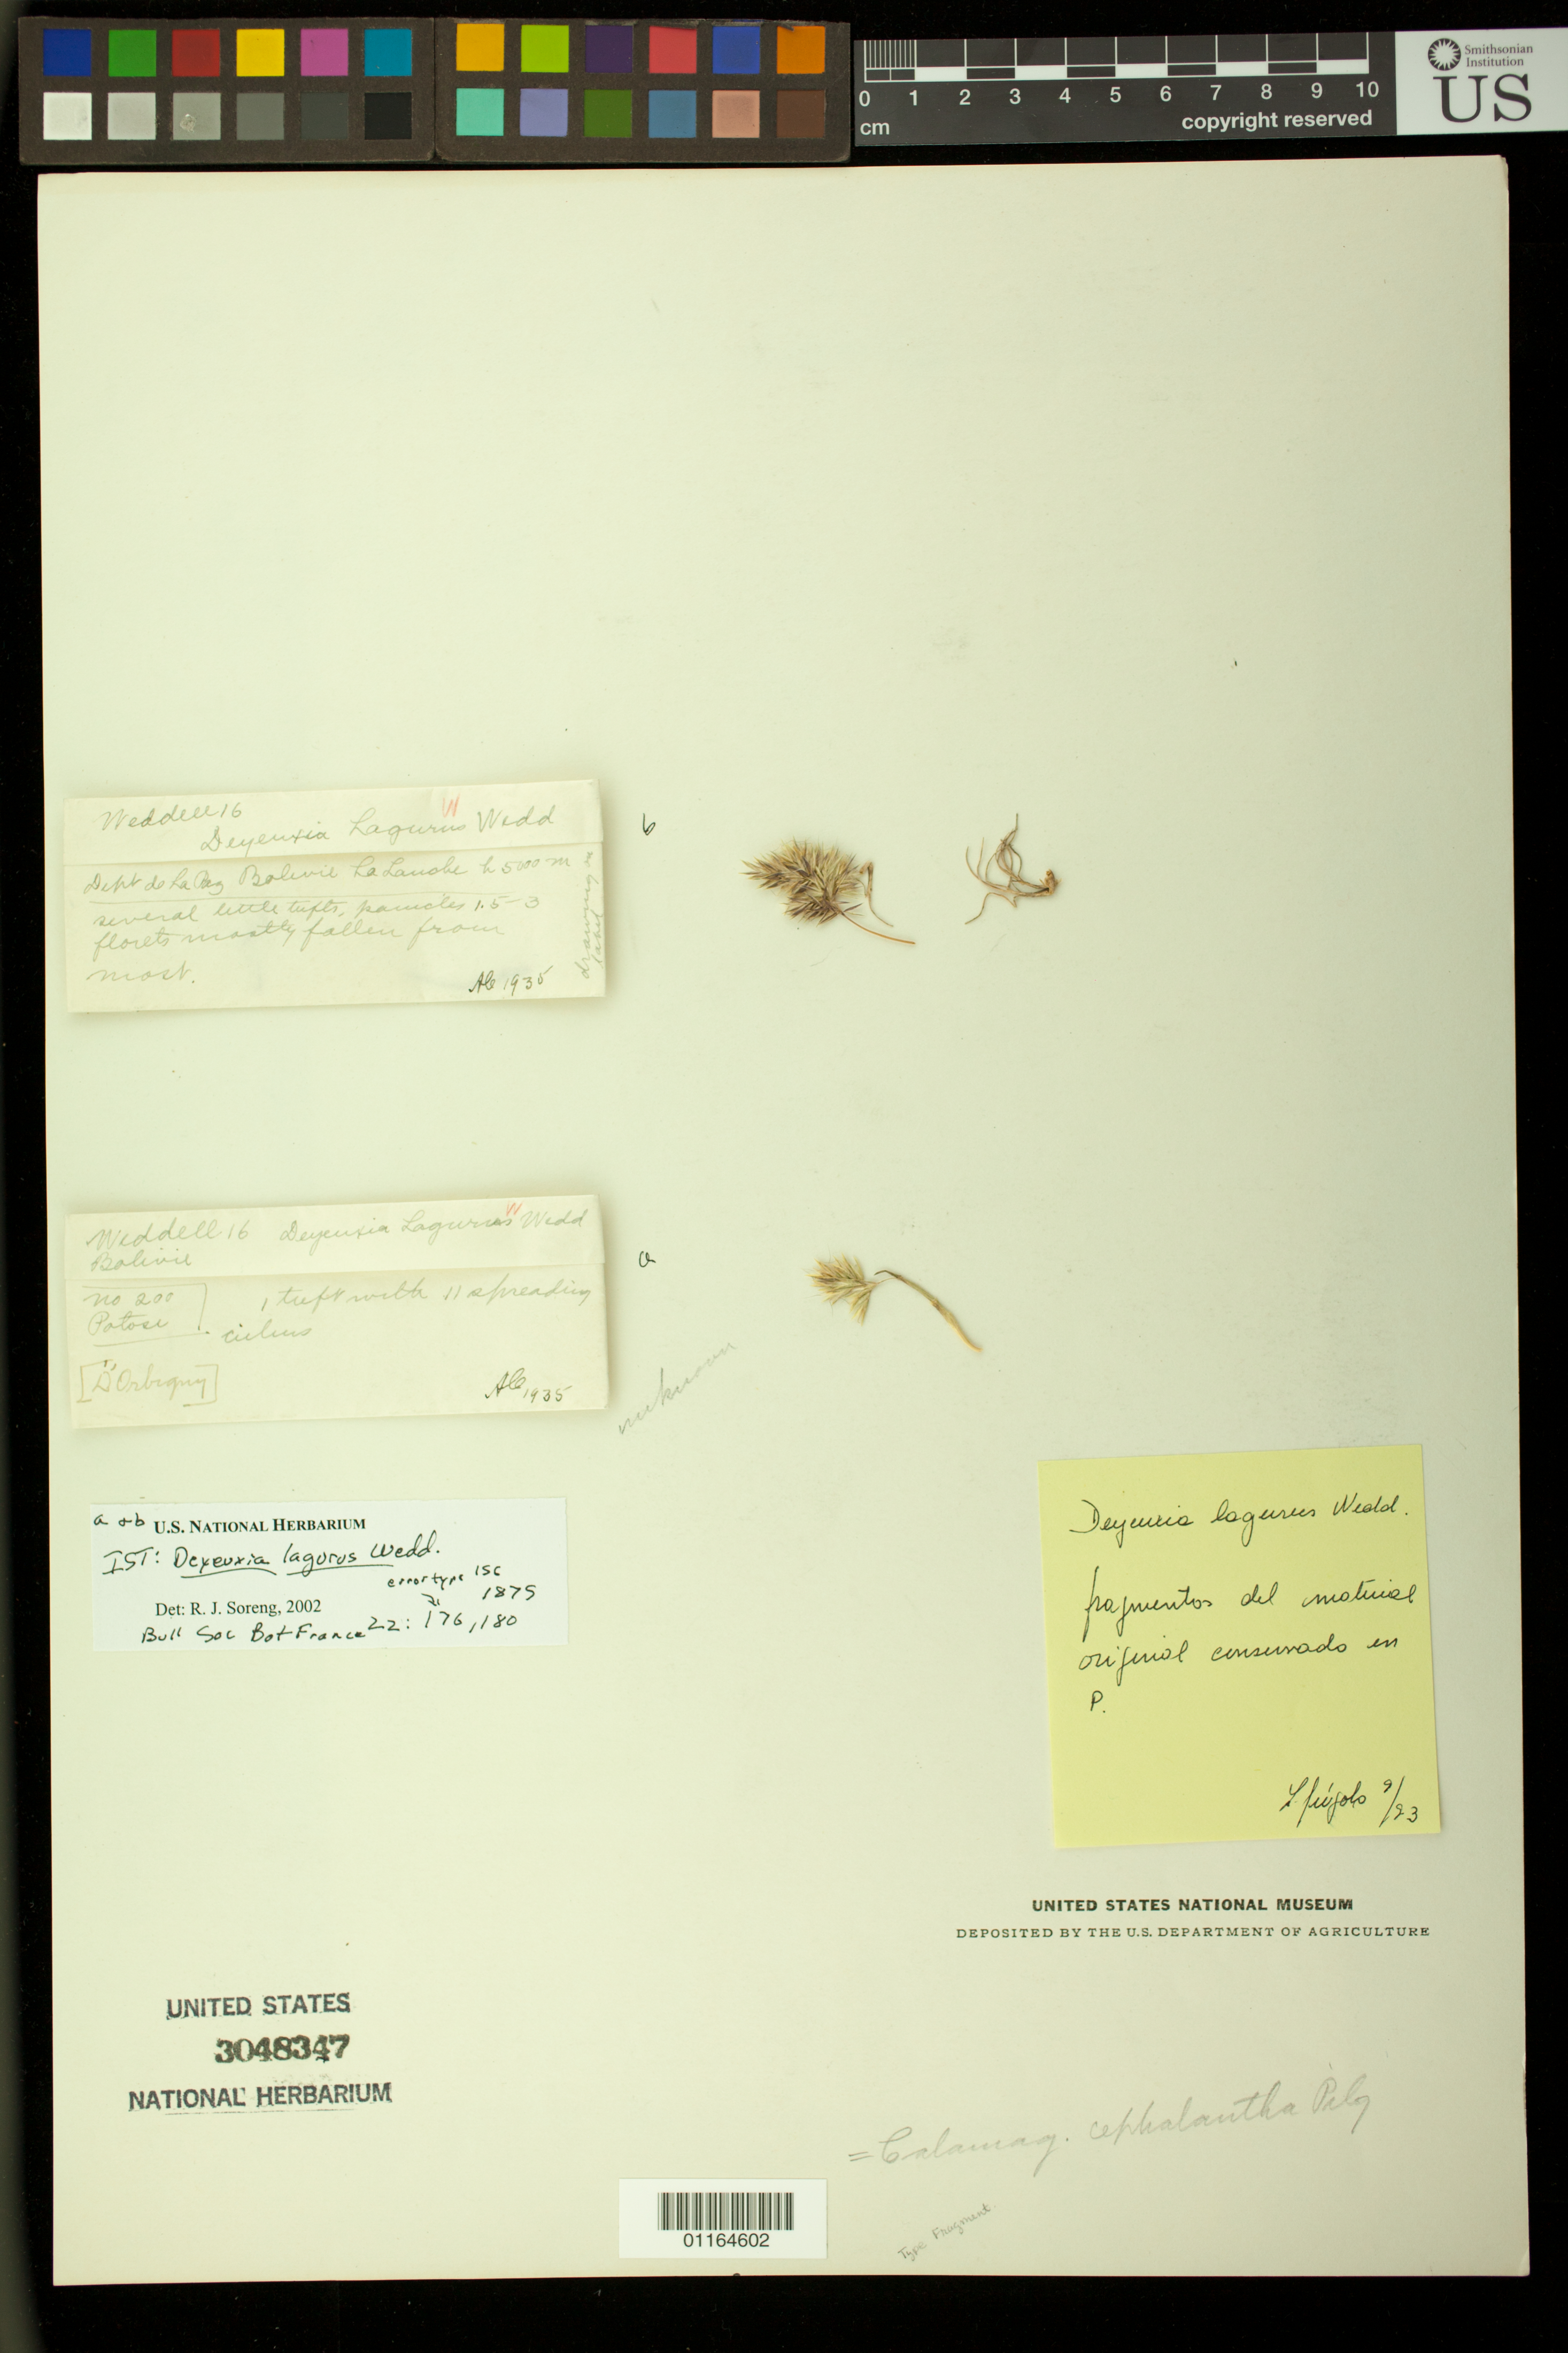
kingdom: Plantae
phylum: Tracheophyta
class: Liliopsida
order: Poales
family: Poaceae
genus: Deyeuxia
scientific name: Deyeuxia lagurus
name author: Wedd.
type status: Isosyntype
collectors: H. A. Weddell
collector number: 16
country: Bolivia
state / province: La Paz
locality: La Paz, La Lanche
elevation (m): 500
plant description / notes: Fragmentary materia of type specimen(s) ex herb. Vienna (?)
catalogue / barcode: US 3048347